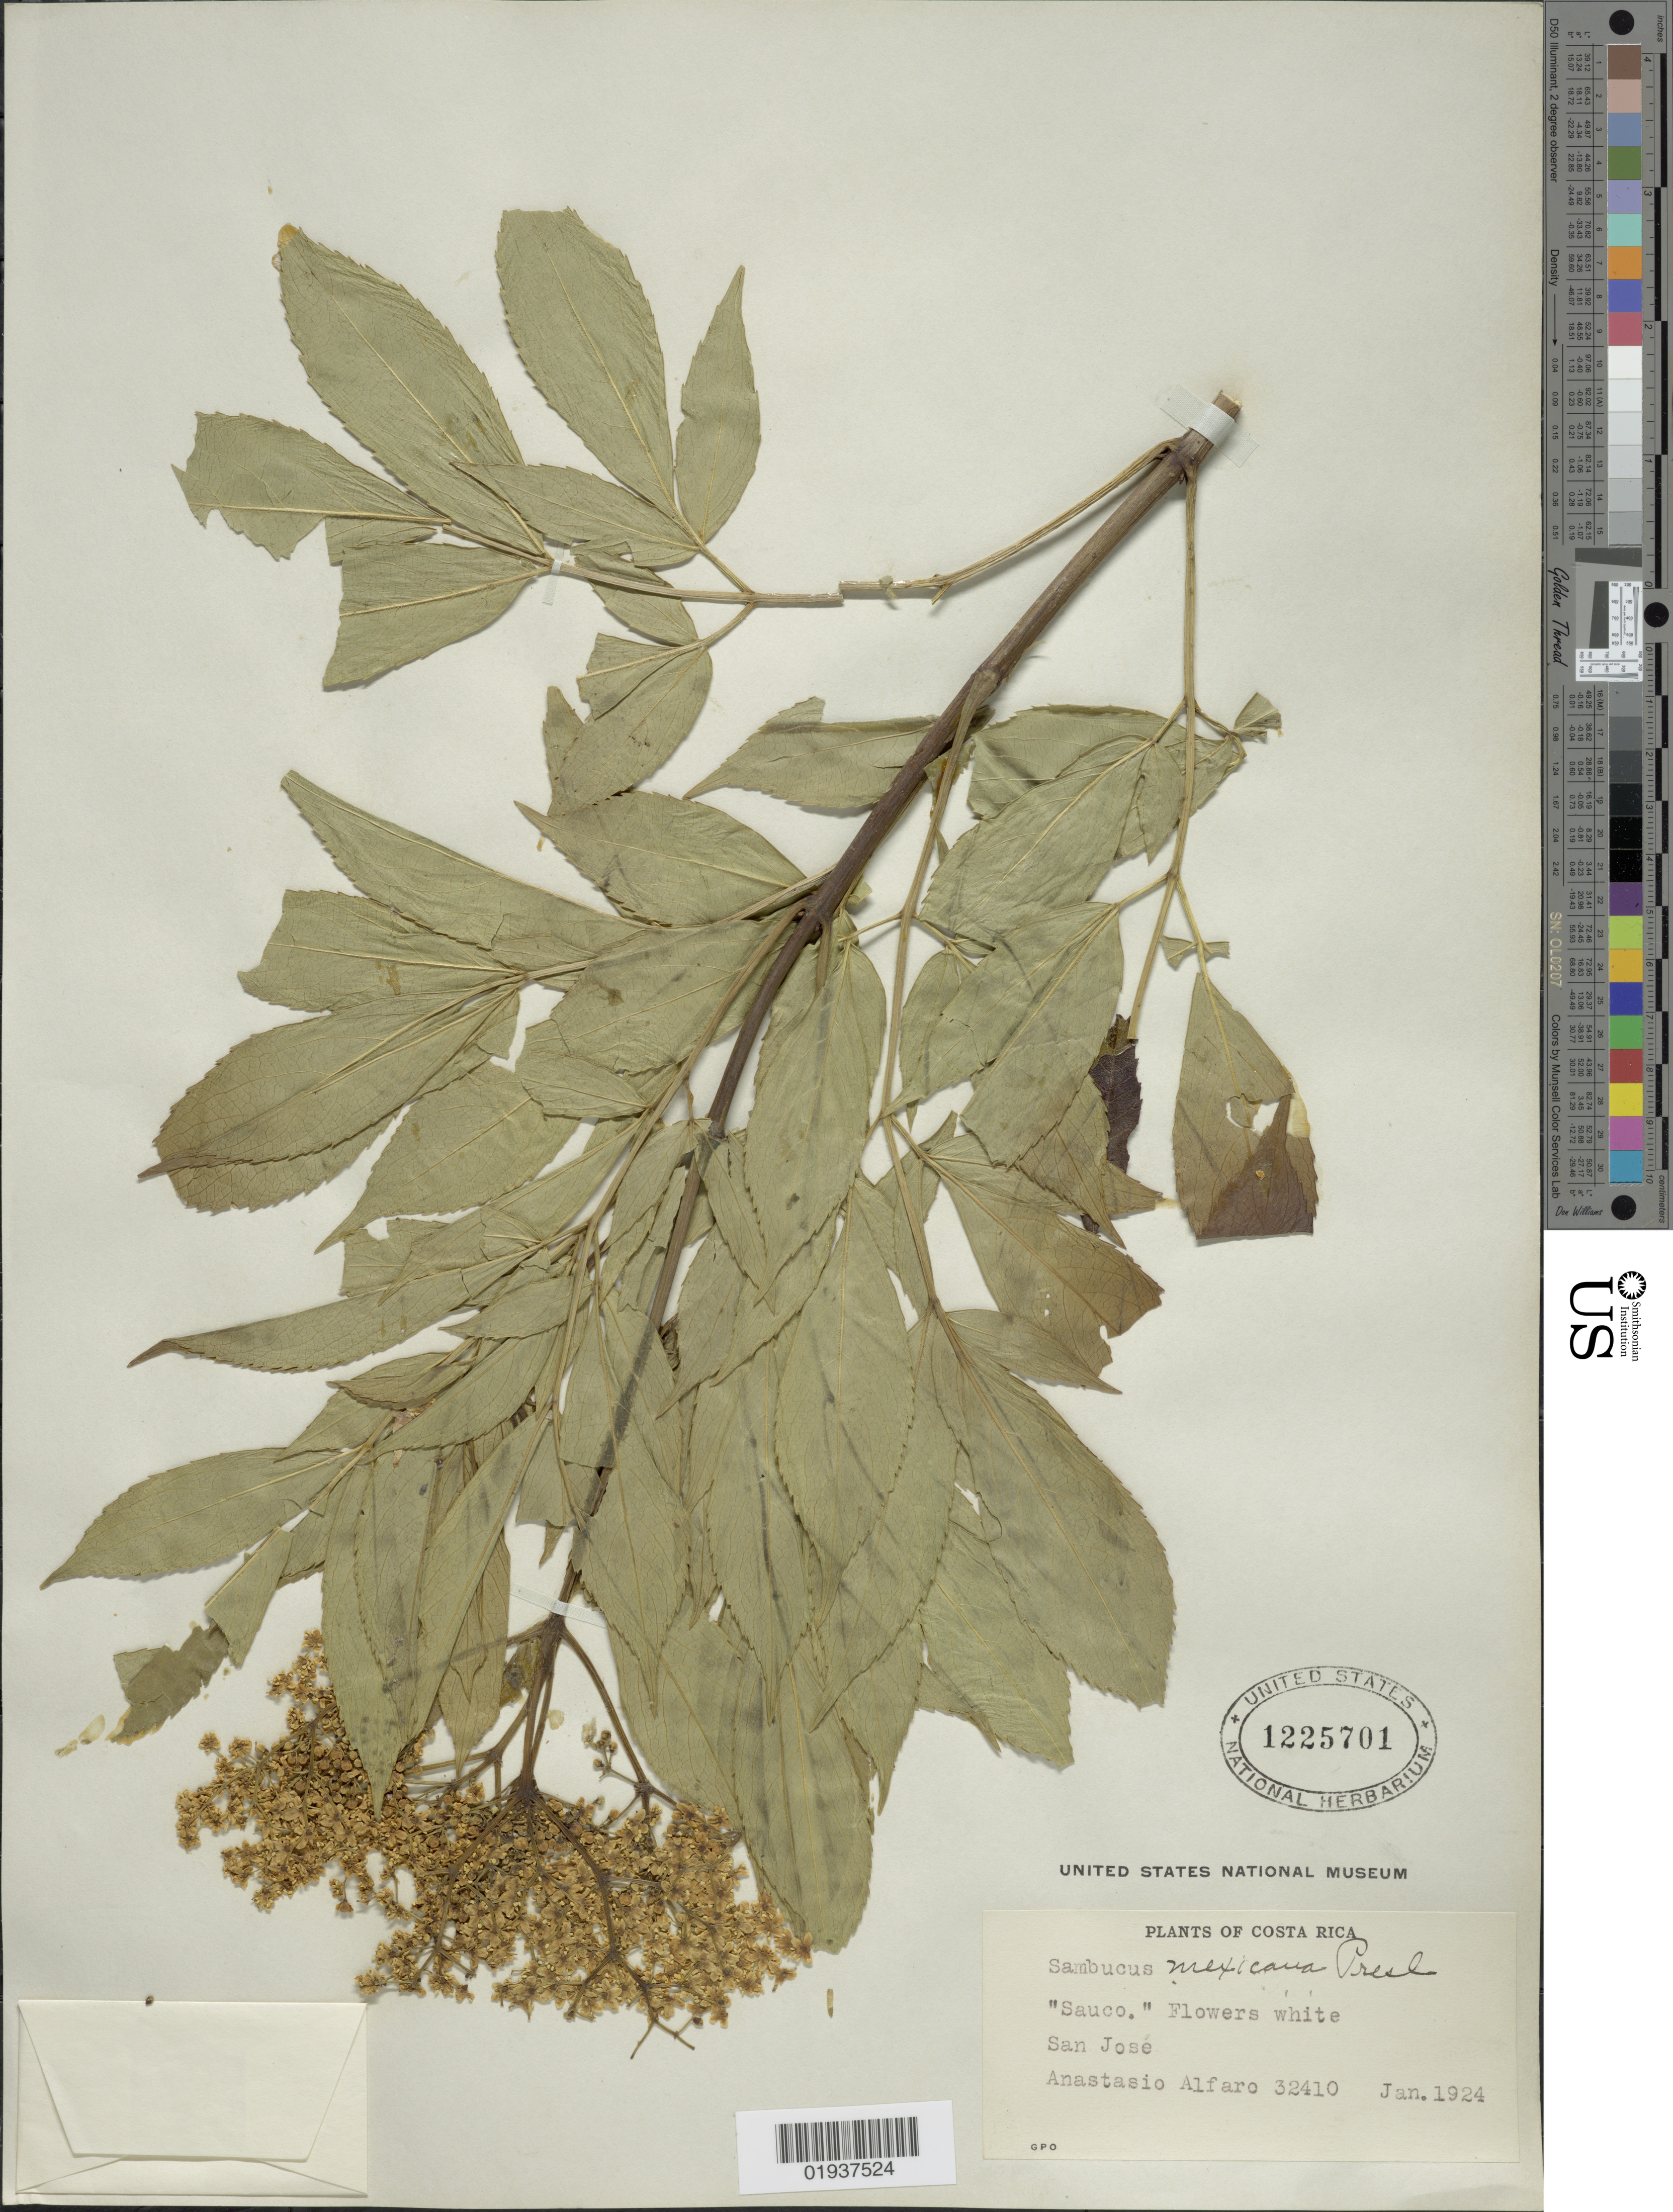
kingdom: Plantae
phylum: Tracheophyta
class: Magnoliopsida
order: Dipsacales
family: Viburnaceae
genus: Sambucus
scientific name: Sambucus mexicana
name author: C. Presl ex DC.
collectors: A. Alfaro Gonzalez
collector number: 32410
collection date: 1924-01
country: Costa Rica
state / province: San José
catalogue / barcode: US 1225701